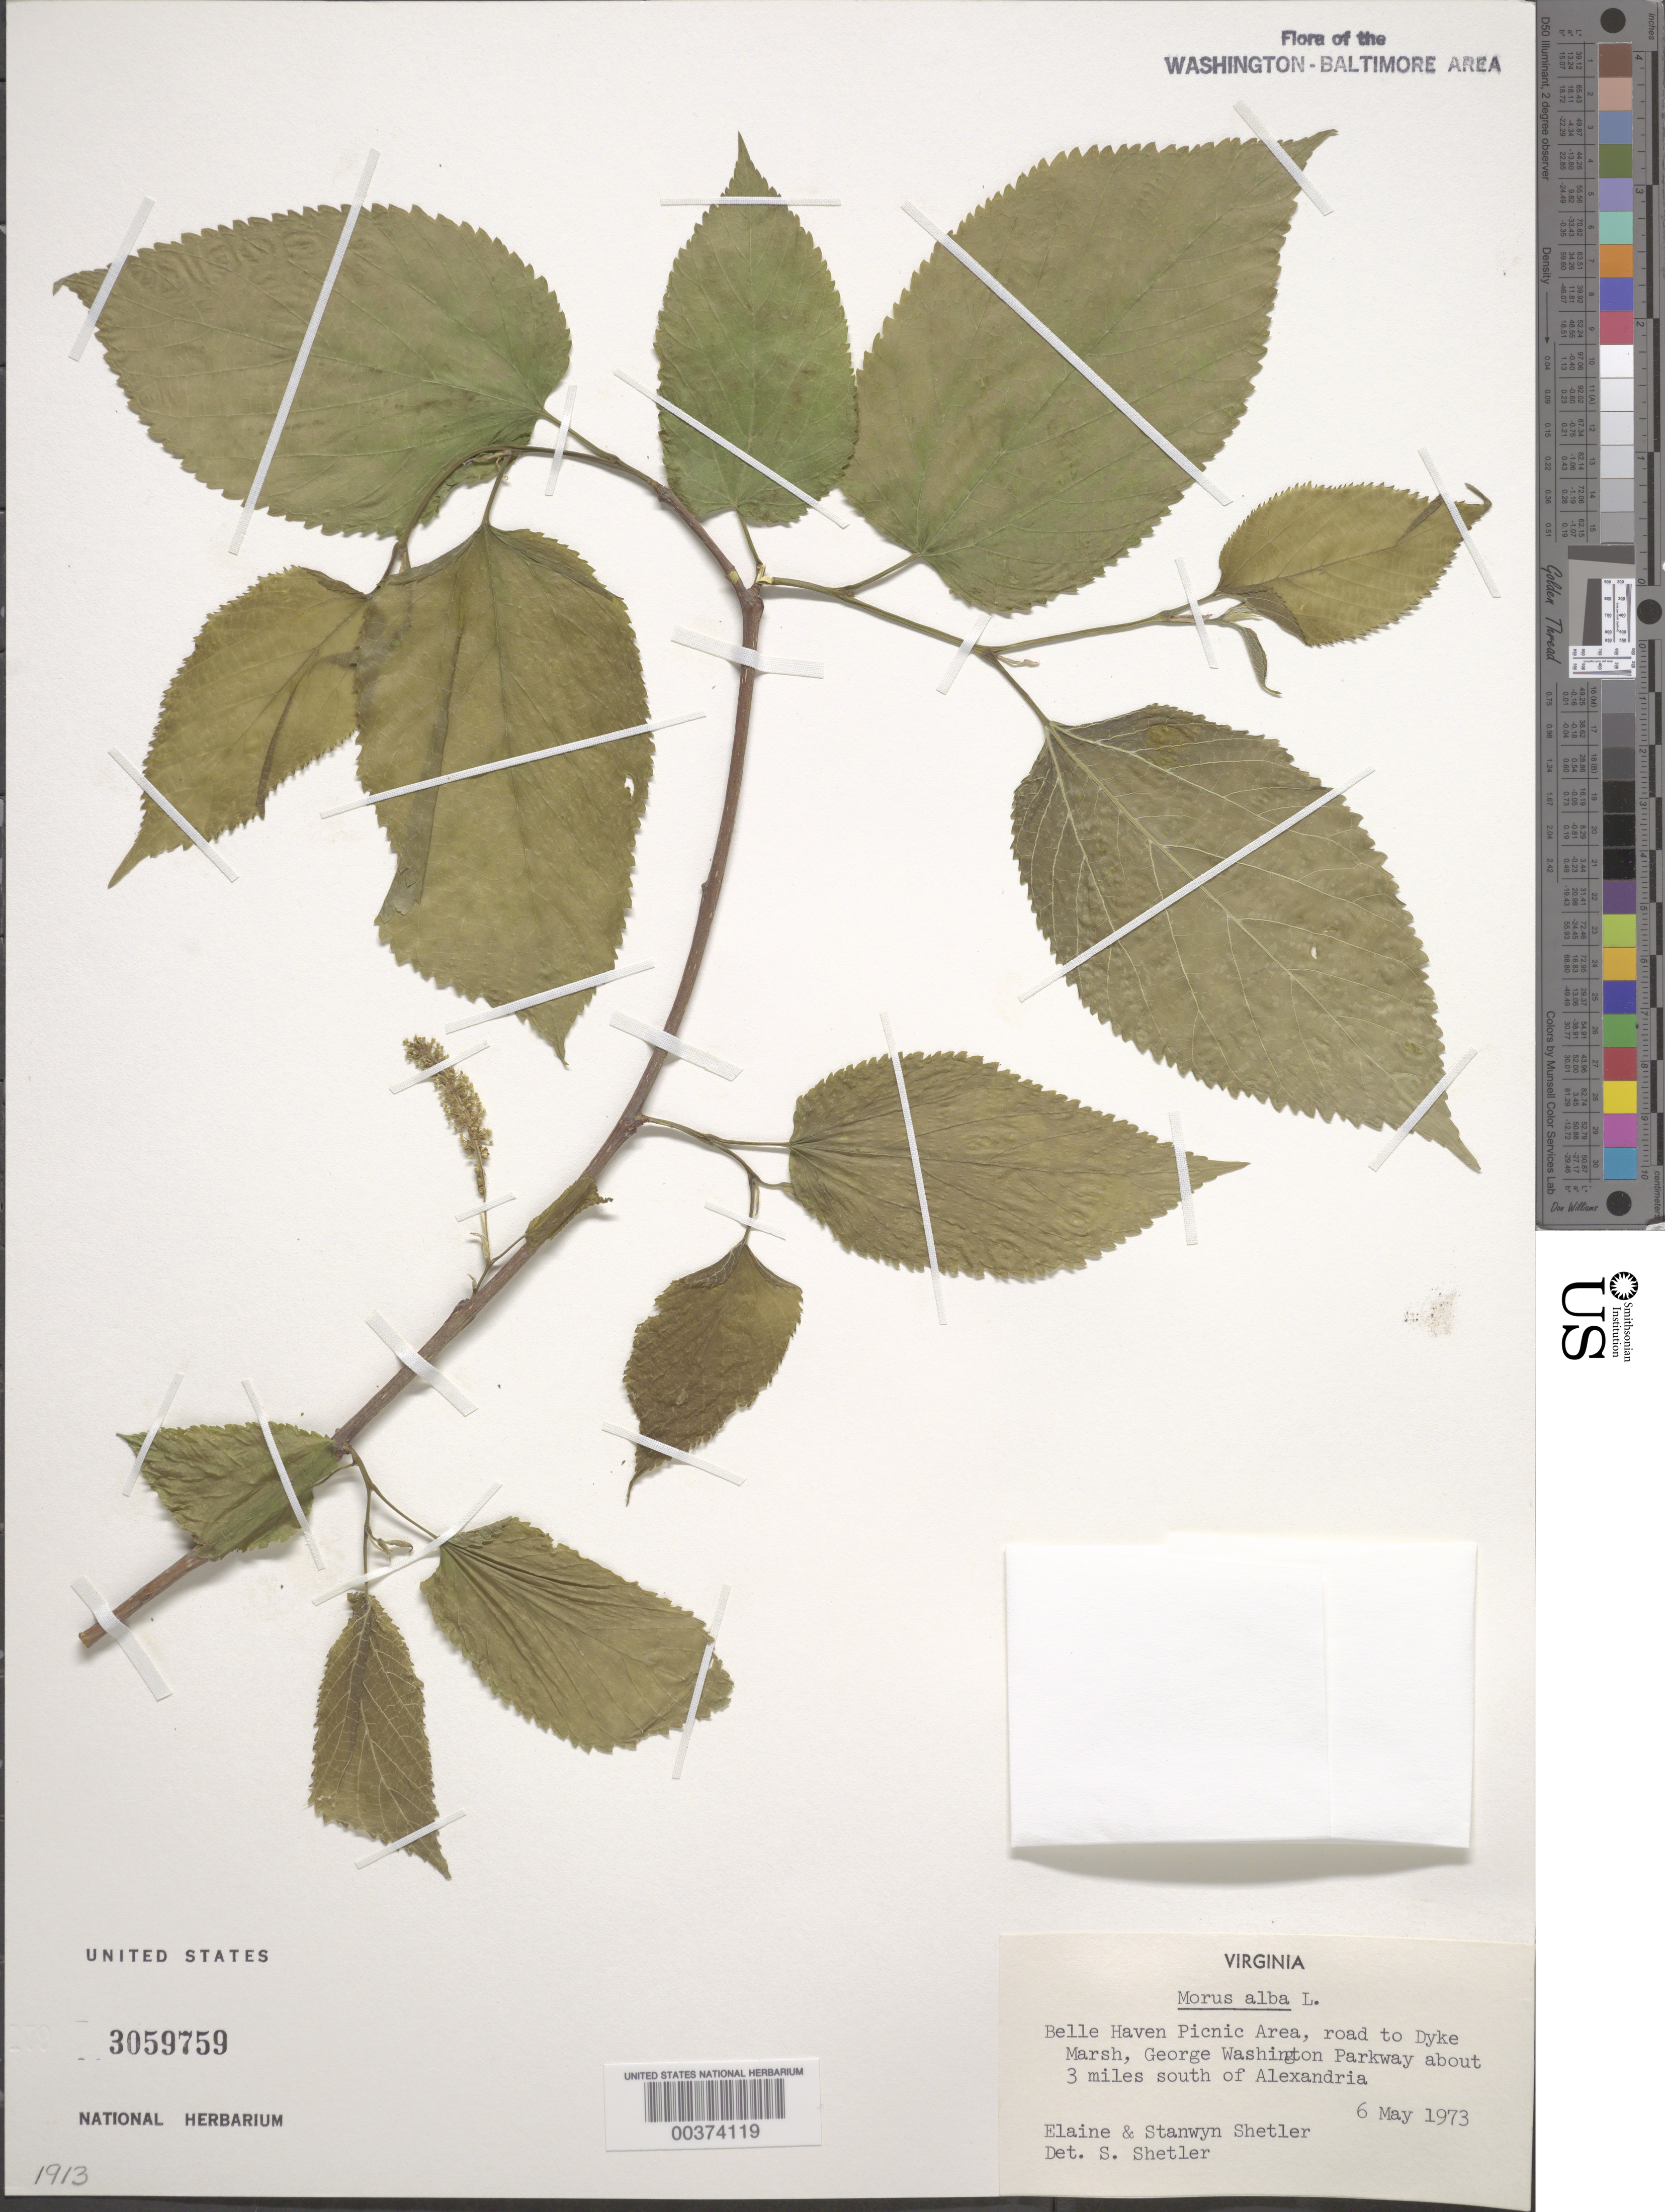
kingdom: Plantae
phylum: Tracheophyta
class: Magnoliopsida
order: Rosales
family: Moraceae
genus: Morus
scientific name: Morus alba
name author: L.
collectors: S. Shetler & E. R. Shetler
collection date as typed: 06 May 1973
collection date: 1973-05-06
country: United States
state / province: Virginia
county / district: Fairfax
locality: Dyke Marsh, Belle Haven Picnic area Dyke Marsh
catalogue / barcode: US 3059759